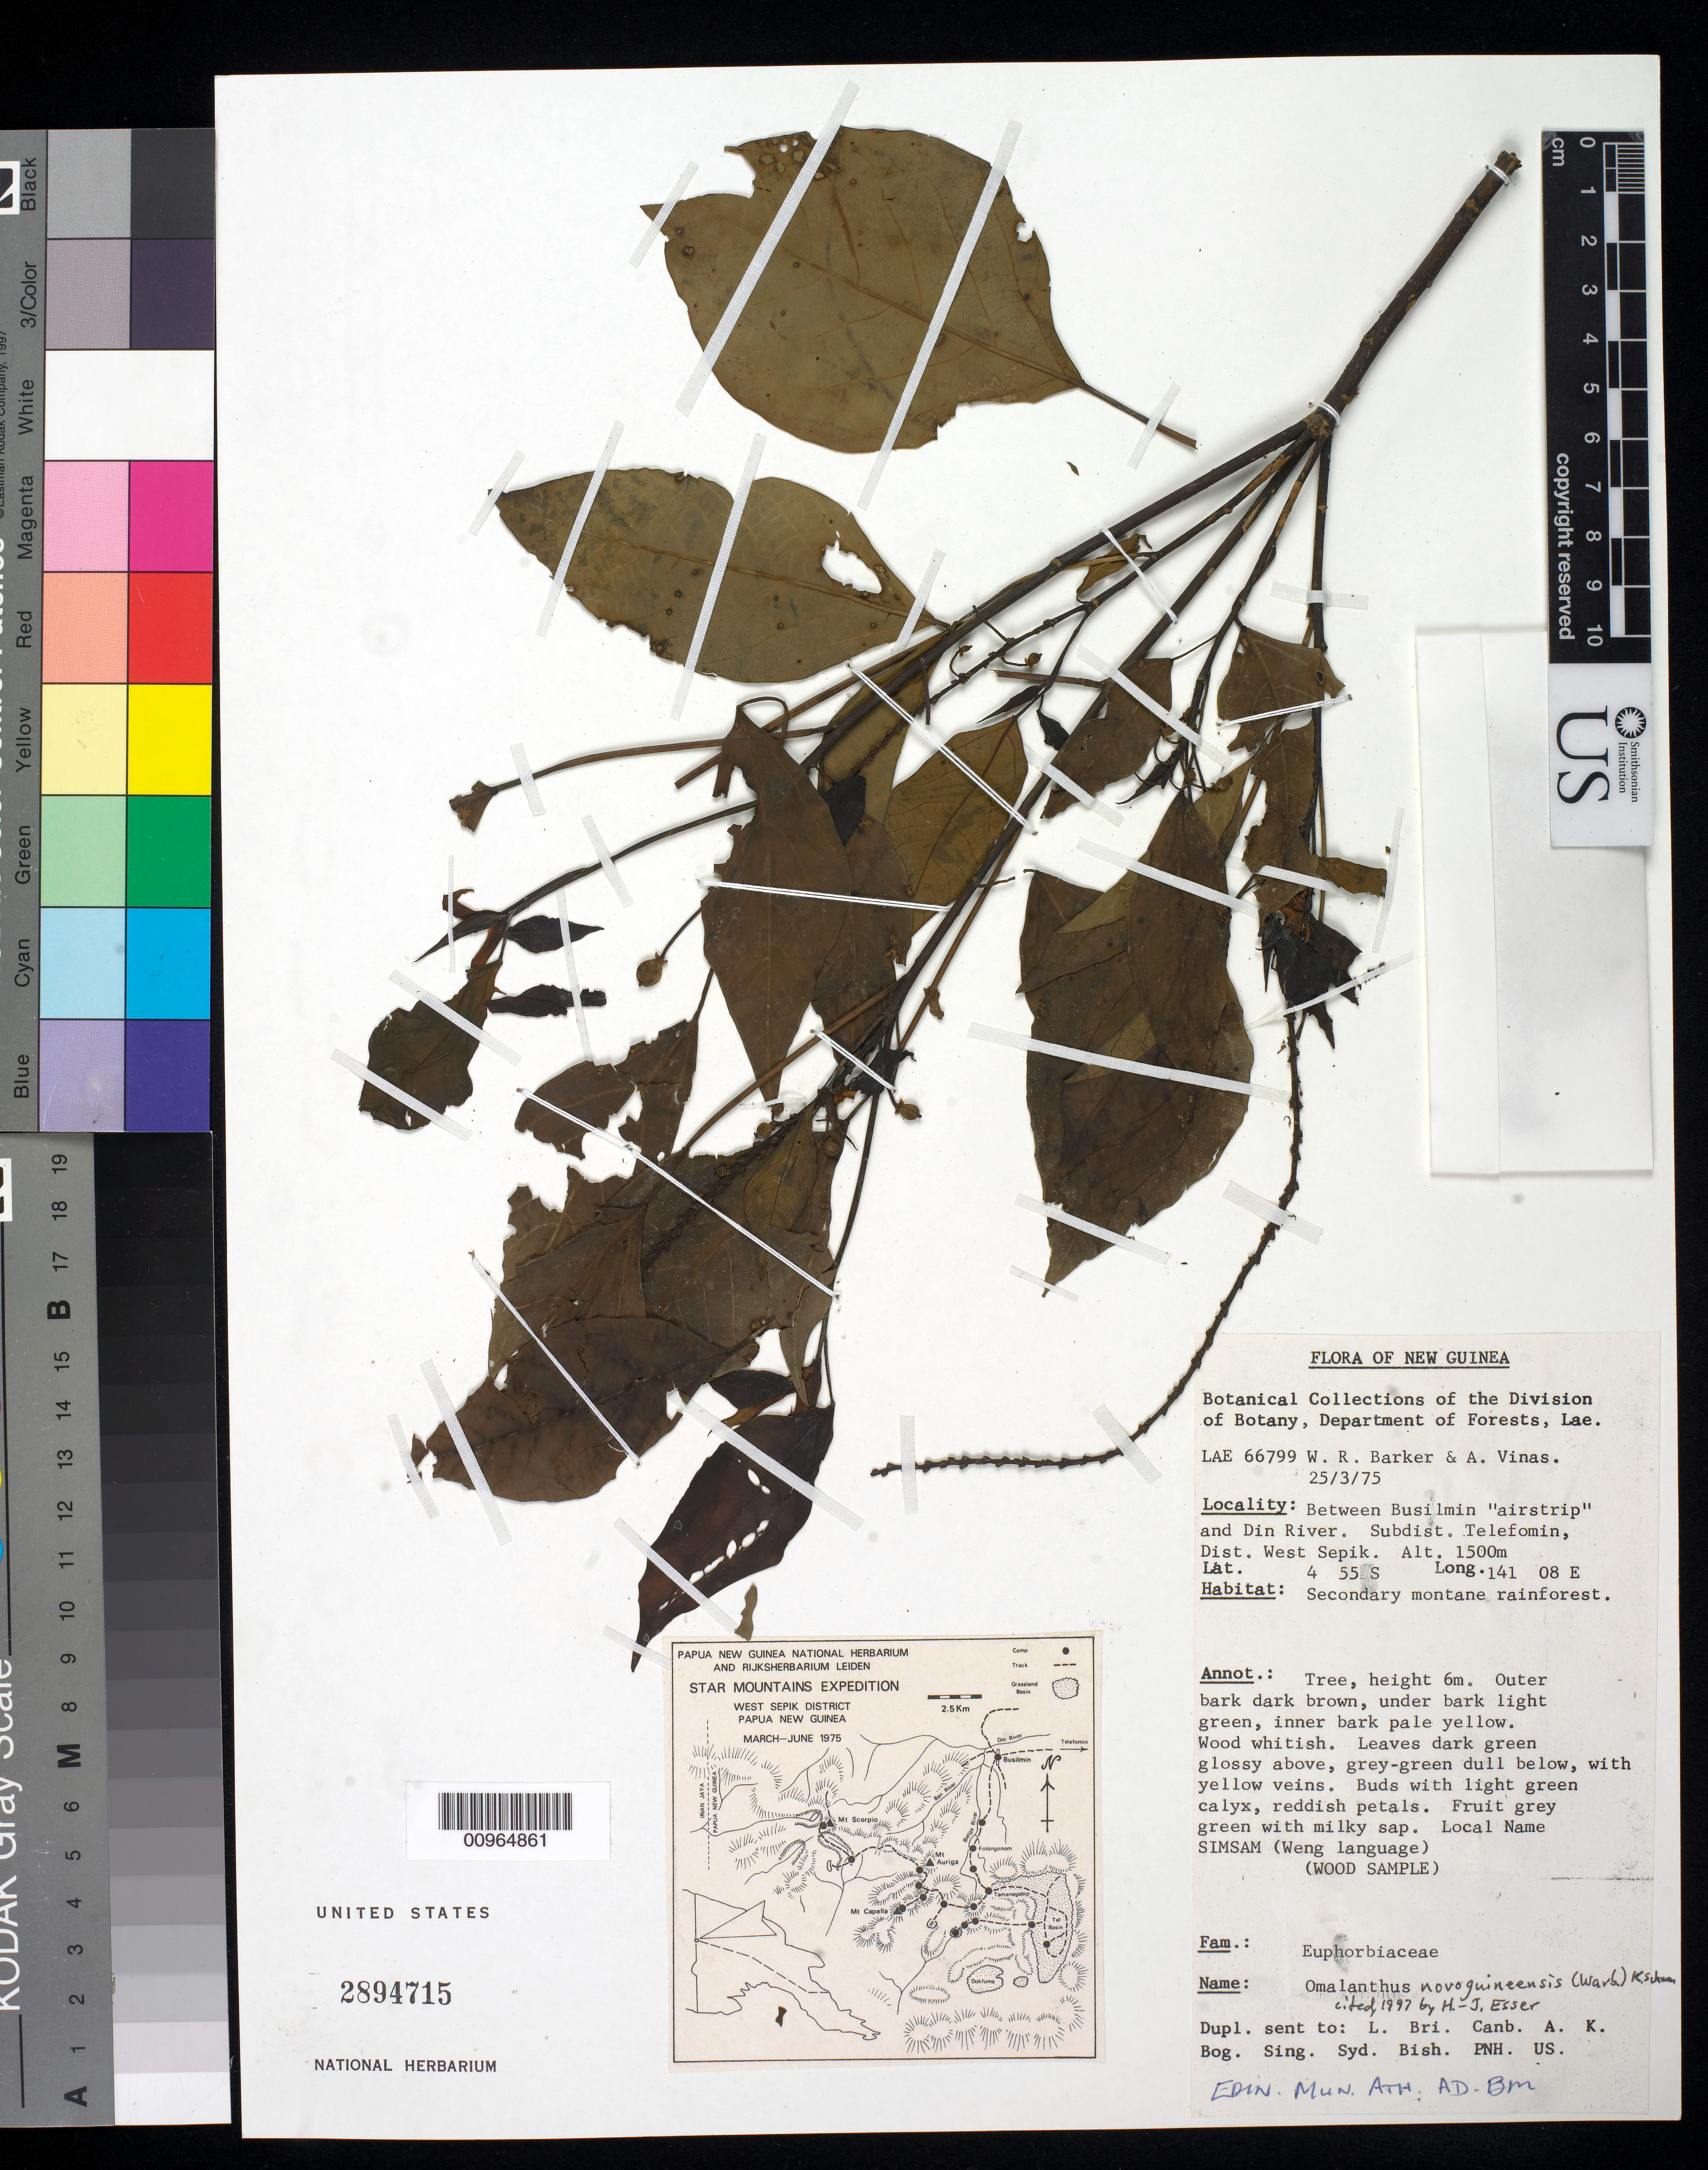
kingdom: Plantae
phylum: Tracheophyta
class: Magnoliopsida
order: Malpighiales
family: Euphorbiaceae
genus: Homalanthus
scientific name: Homalanthus novoguineensis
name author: (Warb.) K. Schum.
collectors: W. R. Barker & A. Vinas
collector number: LAE 66799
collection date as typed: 25 Mar 1975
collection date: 1975-03-25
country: Papua New Guinea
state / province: Sandaun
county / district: Telefomin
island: New Guinea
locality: Between Busilmin "airstrip" and Din River. Secondary montane rainforest.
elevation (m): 1500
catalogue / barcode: US 2894715